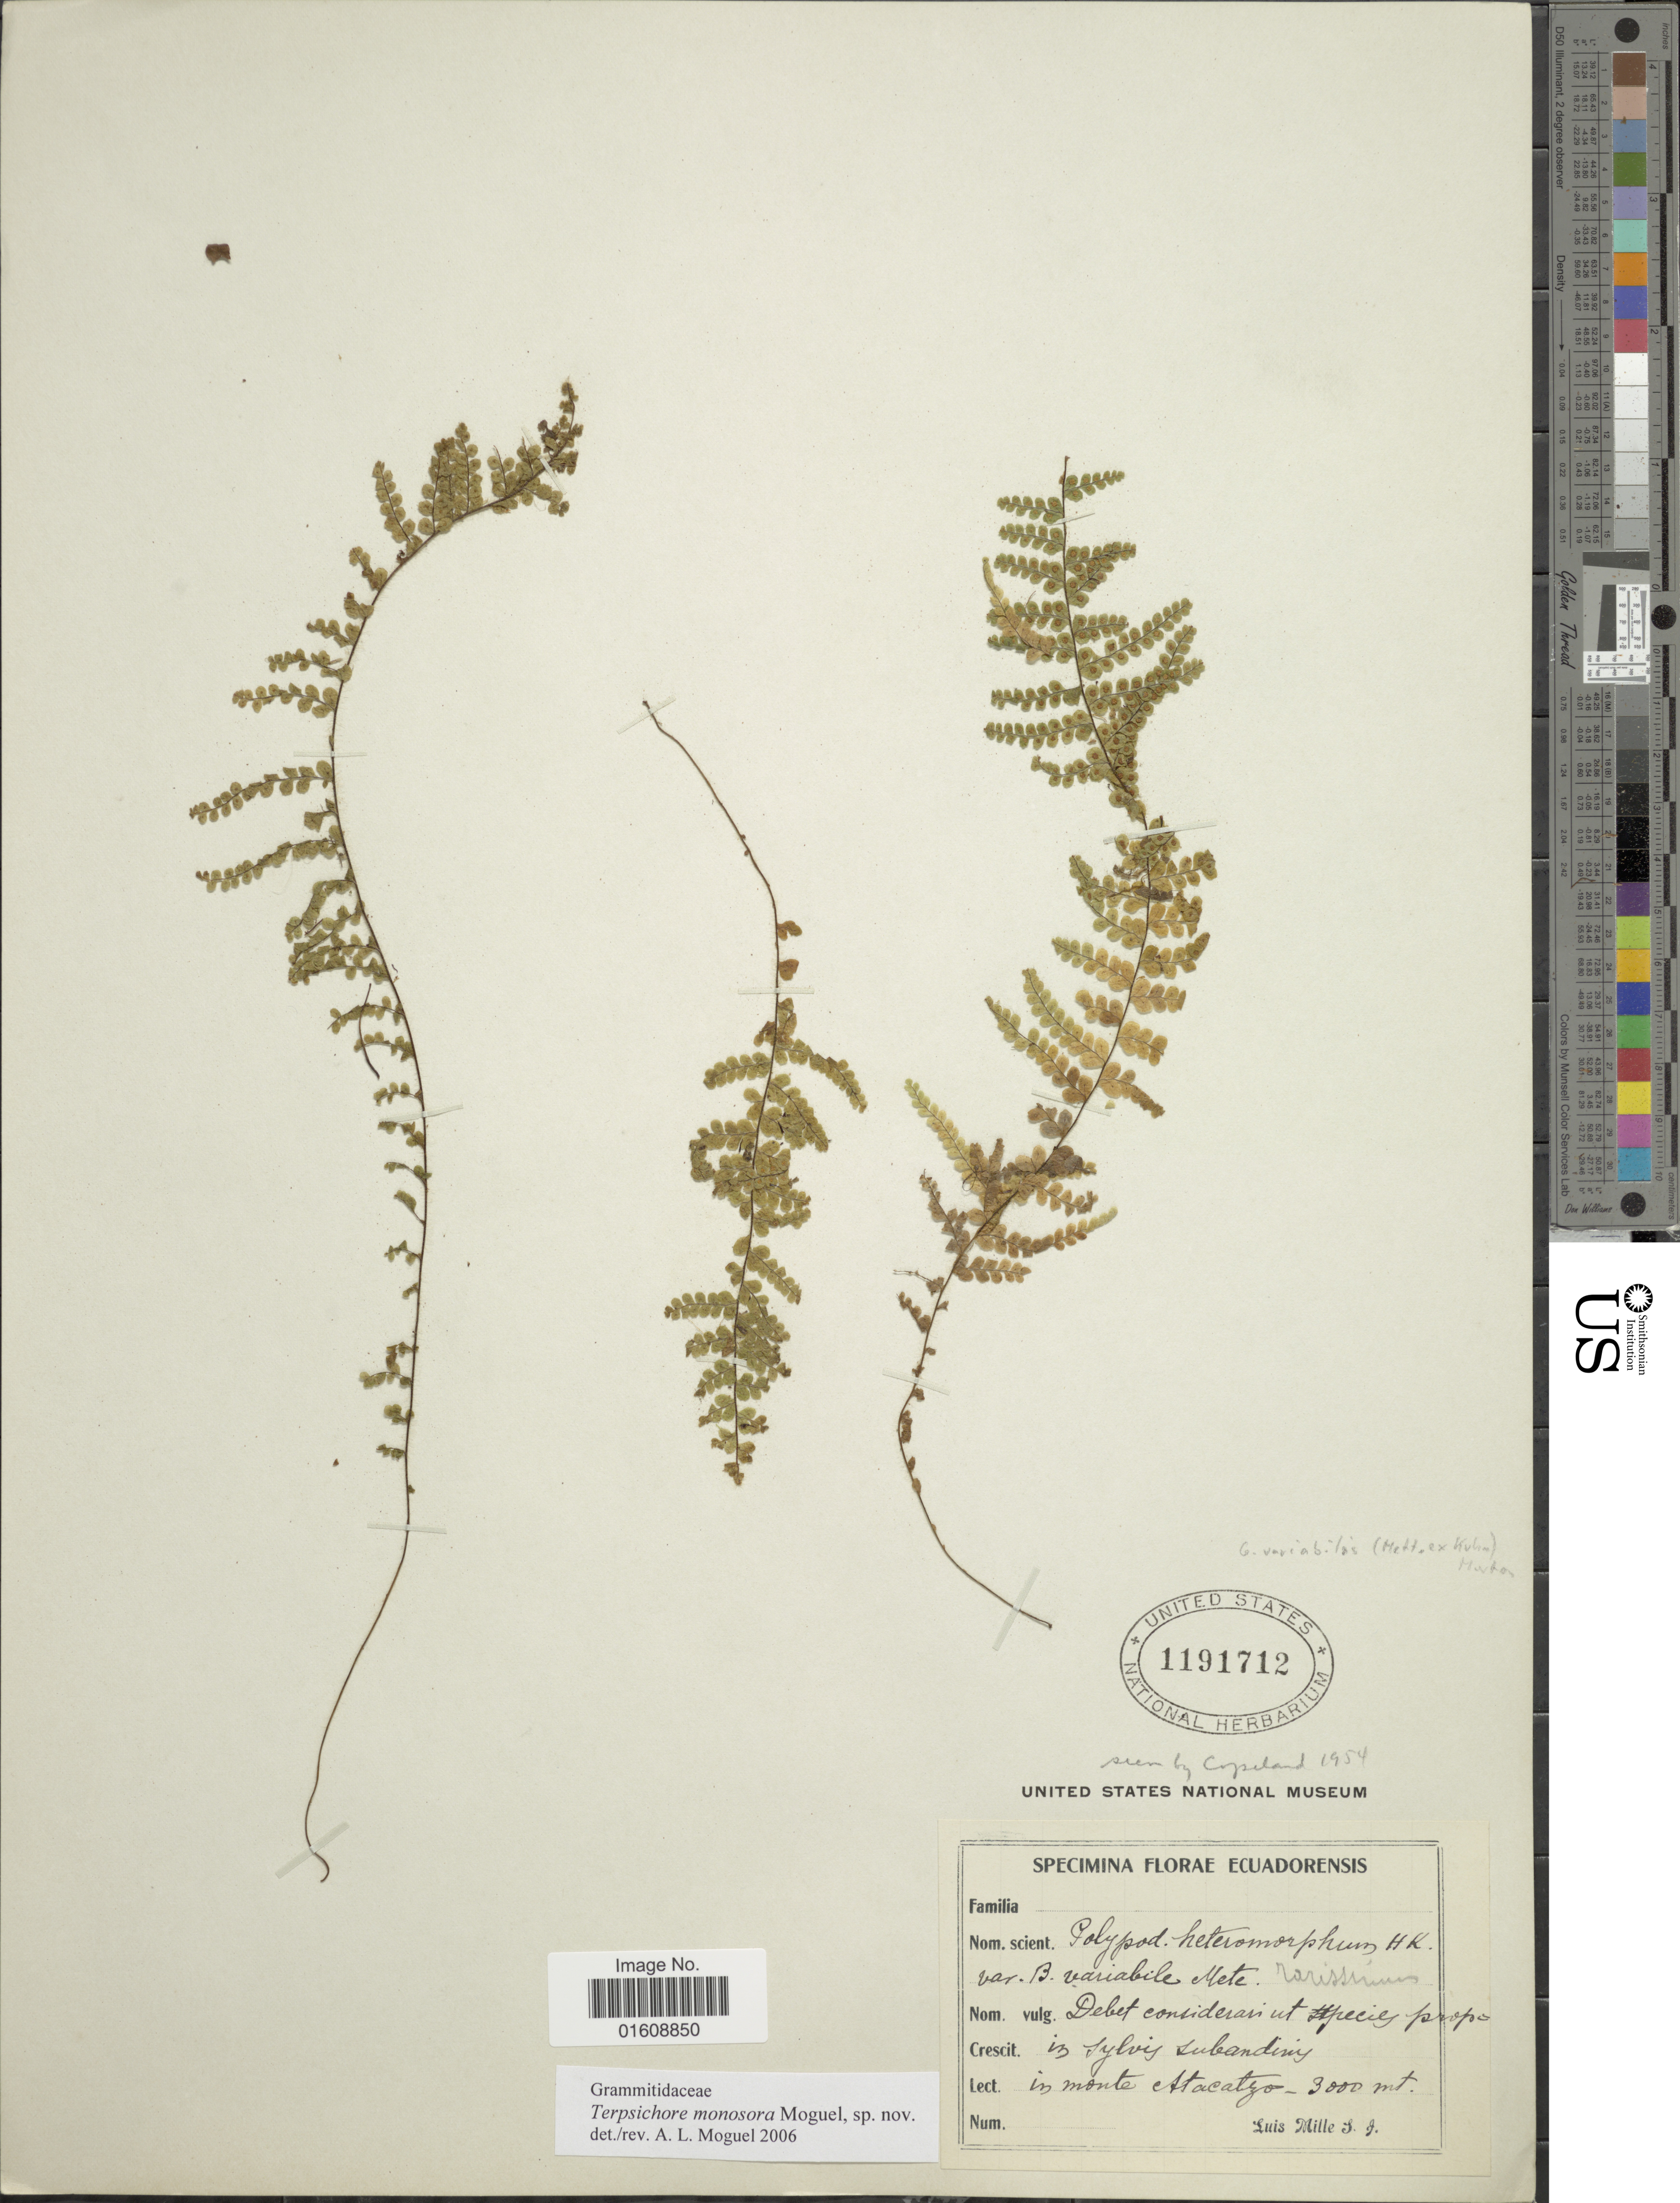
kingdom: Plantae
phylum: Tracheophyta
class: Polypodiopsida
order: Polypodiales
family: Polypodiaceae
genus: Alansmia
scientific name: Alansmia variabilis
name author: (Mett.) Moguel & M. Kessler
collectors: L. Mille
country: Ecuador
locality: In sylvis subandinis. in monte Atacazo.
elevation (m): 3000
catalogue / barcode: US 1191712